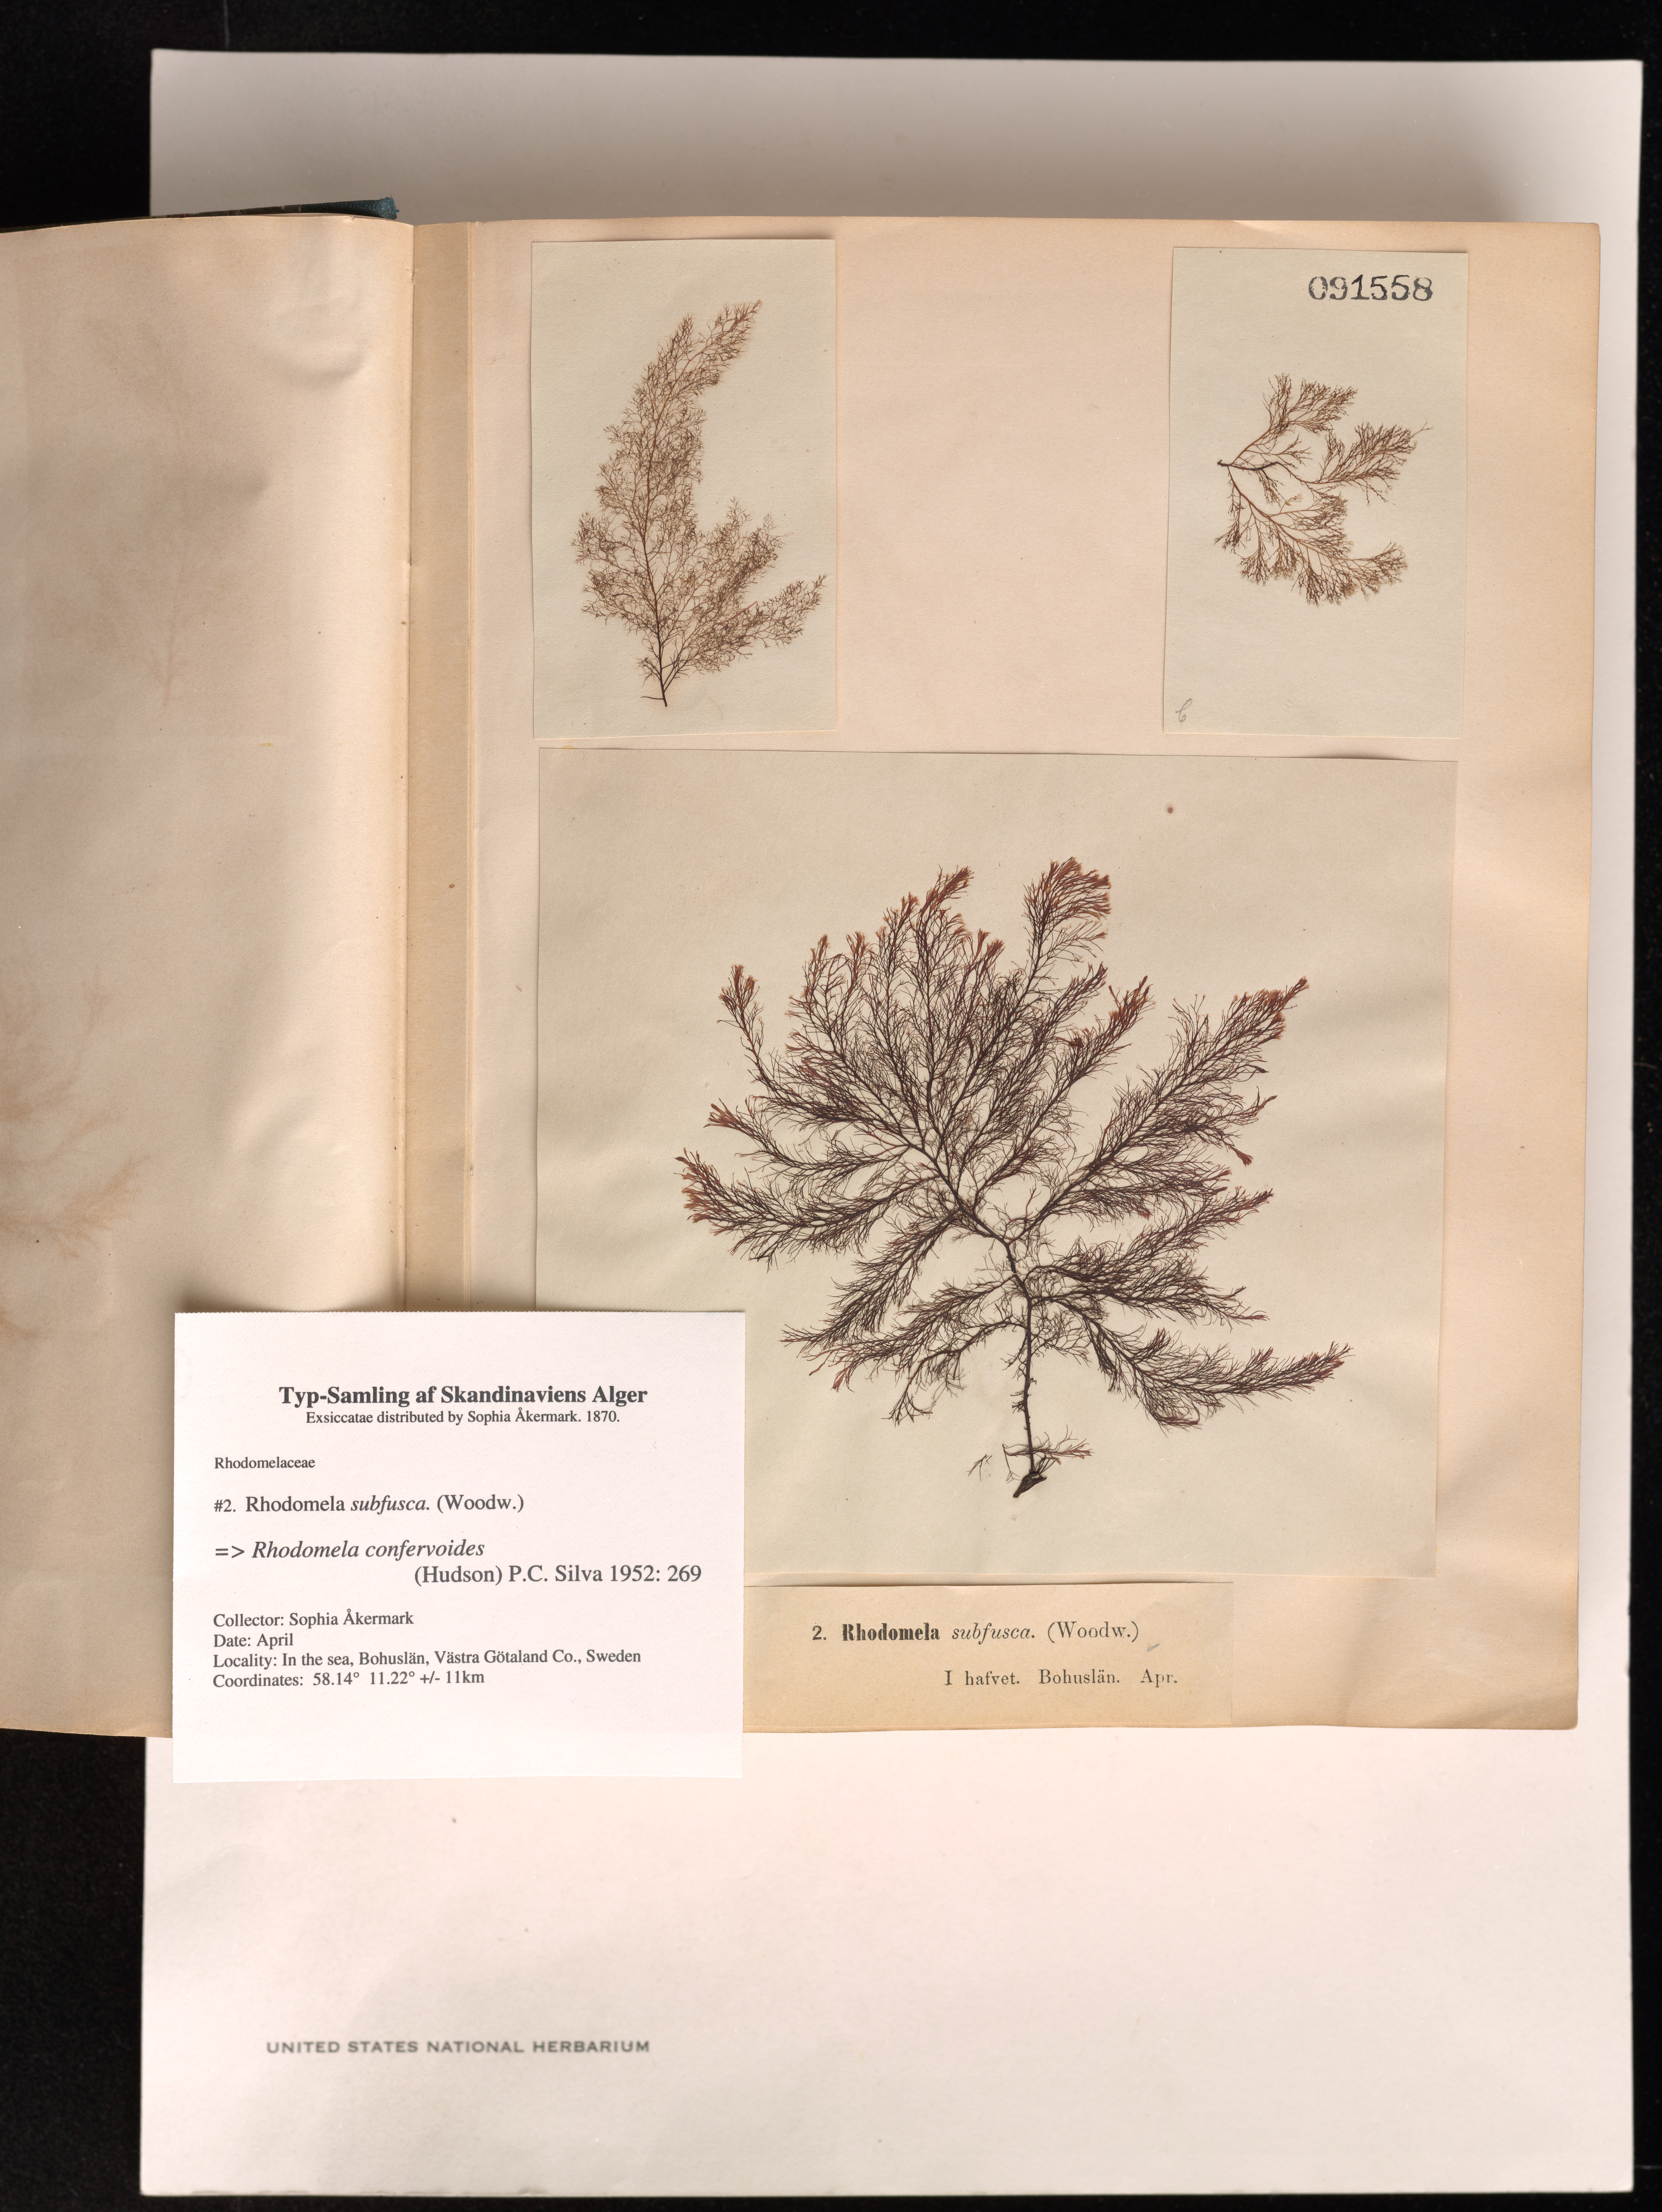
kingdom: Plantae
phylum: Rhodophyta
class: Florideophyceae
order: Ceramiales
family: Rhodomelaceae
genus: Rhodomela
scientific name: Rhodomela confervoides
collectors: S. Akermark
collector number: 2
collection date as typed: Apr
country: Sweden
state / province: Västra Götaland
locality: Bohuslan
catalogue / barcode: US 91558